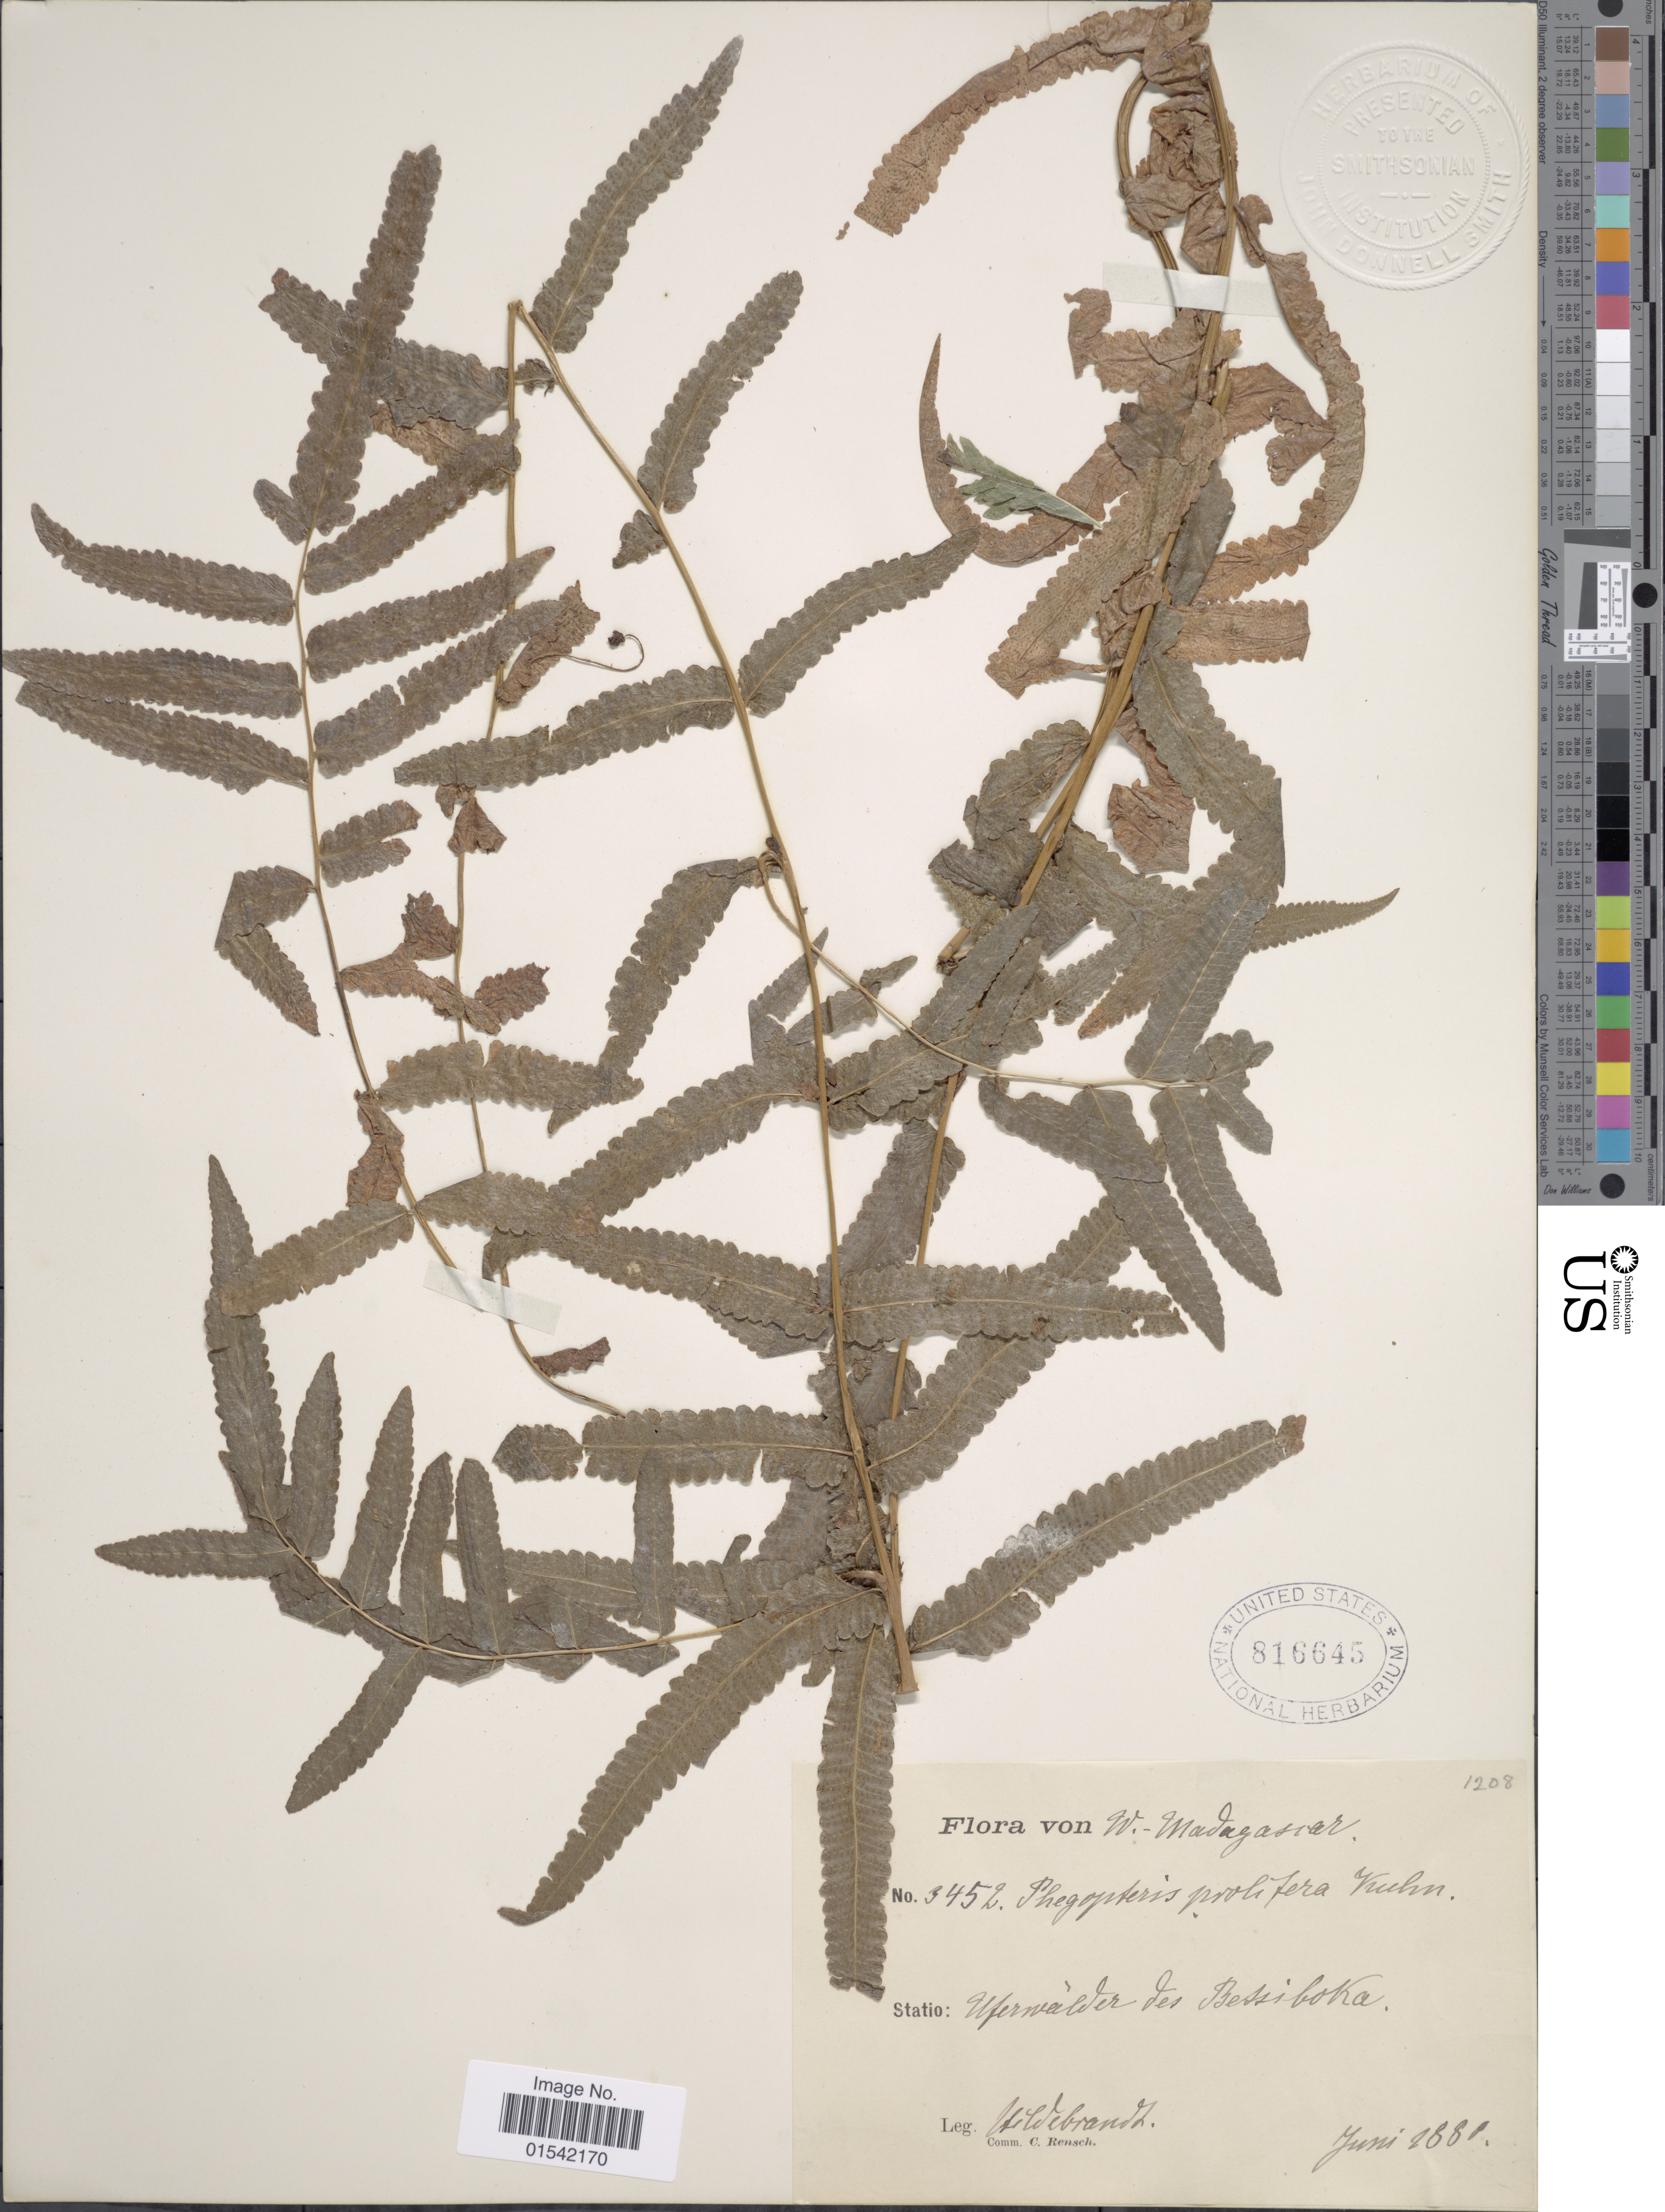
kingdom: Plantae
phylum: Tracheophyta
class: Polypodiopsida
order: Polypodiales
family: Thelypteridaceae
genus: Ampelopteris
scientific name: Ampelopteris prolifera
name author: (Retz.) Copel.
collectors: J. Hildebrandt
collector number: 3452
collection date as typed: t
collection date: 1880-06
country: Madagascar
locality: W.- Madagascar, Statio: Uferwalder des Betsiboka.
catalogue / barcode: US 816645